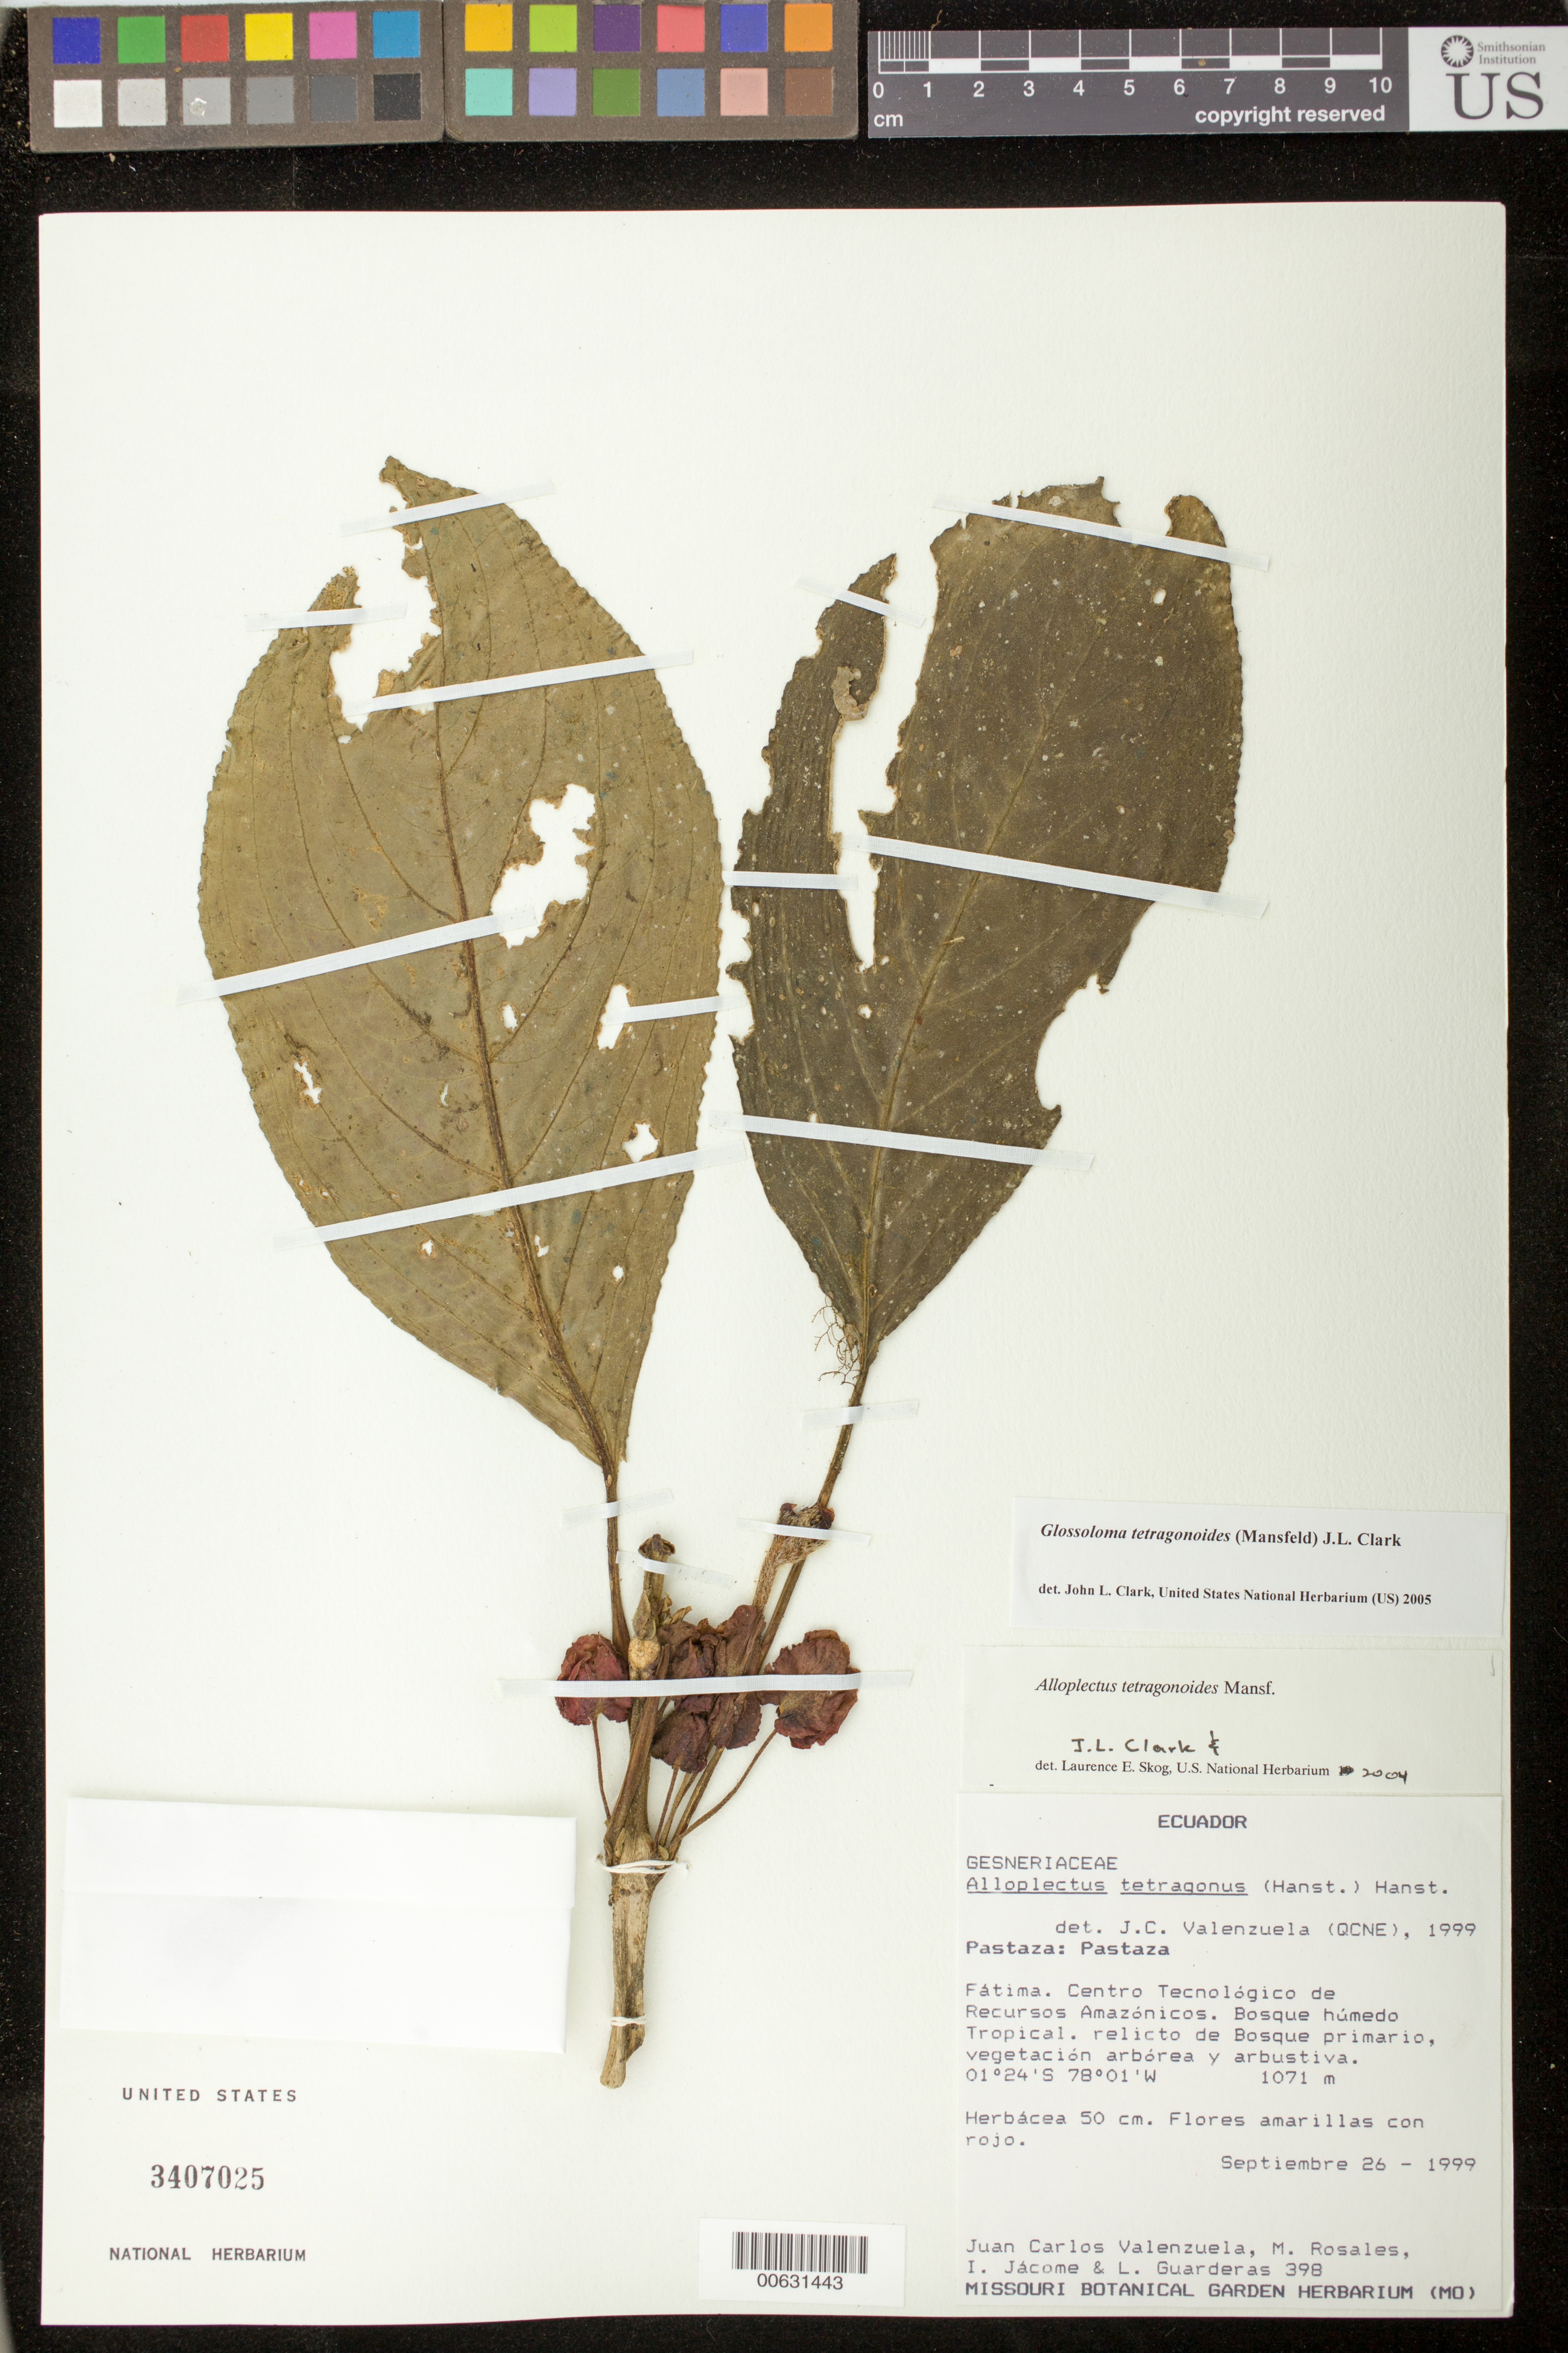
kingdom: Plantae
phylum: Tracheophyta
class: Magnoliopsida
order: Lamiales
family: Gesneriaceae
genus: Glossoloma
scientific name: Glossoloma tetragonoides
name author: (Mansf.) J.L. Clark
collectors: J. Valenzuela, M. Rosales, I. Jácome & L. Guarderas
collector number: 398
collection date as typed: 26 Sep 1999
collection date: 1999-09-26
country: Ecuador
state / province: Pastaza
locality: Pastaza, Fátima, Centro Tecnológico de Recursos Amazónicos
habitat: Bosque húmedo tropical, relicto de bosque primario, vegetación arbórea y arbustiva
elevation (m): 1071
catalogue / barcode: US 3407025